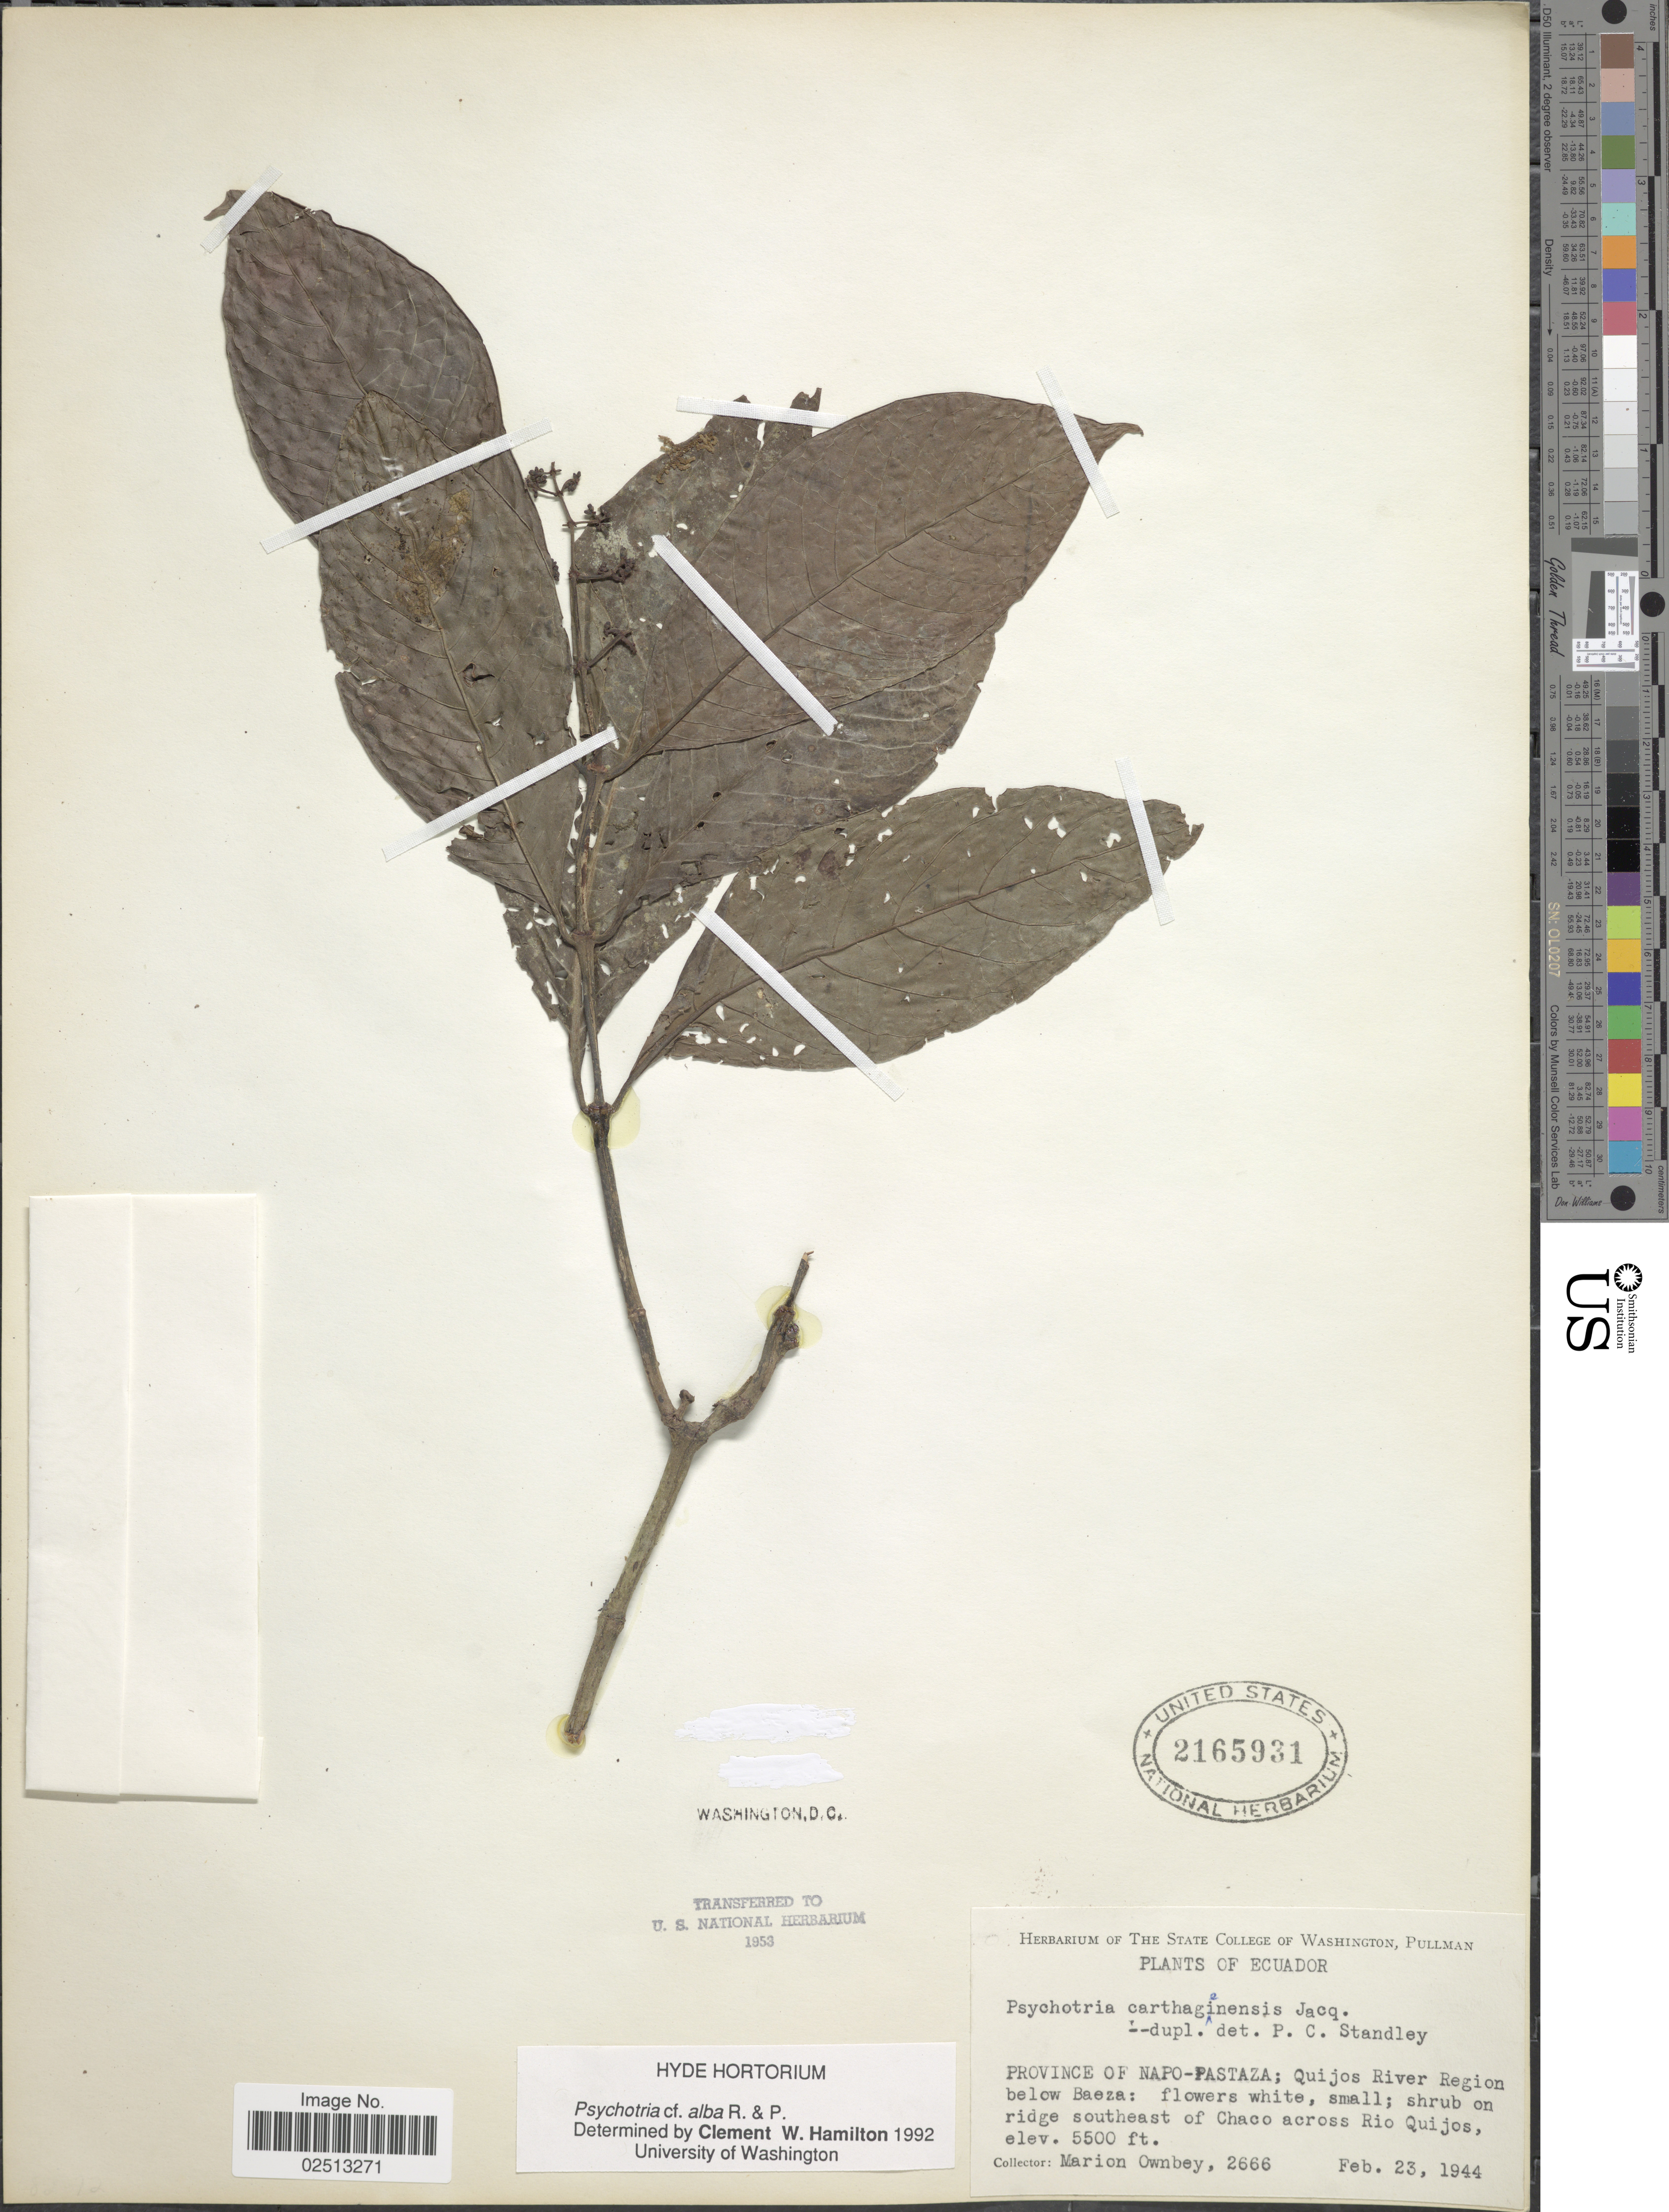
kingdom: Plantae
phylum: Tracheophyta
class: Magnoliopsida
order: Gentianales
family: Rubiaceae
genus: Psychotria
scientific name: Psychotria alba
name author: Ruiz & Pav.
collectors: F. M. Ownbey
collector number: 2666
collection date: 1944-02-23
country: Ecuador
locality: Province of Napo-Pastaza; Quijos River Region below Baeza, shrub on ridge southeast of Chaco across Rio Quijos.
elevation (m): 1676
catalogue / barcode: US 2165931